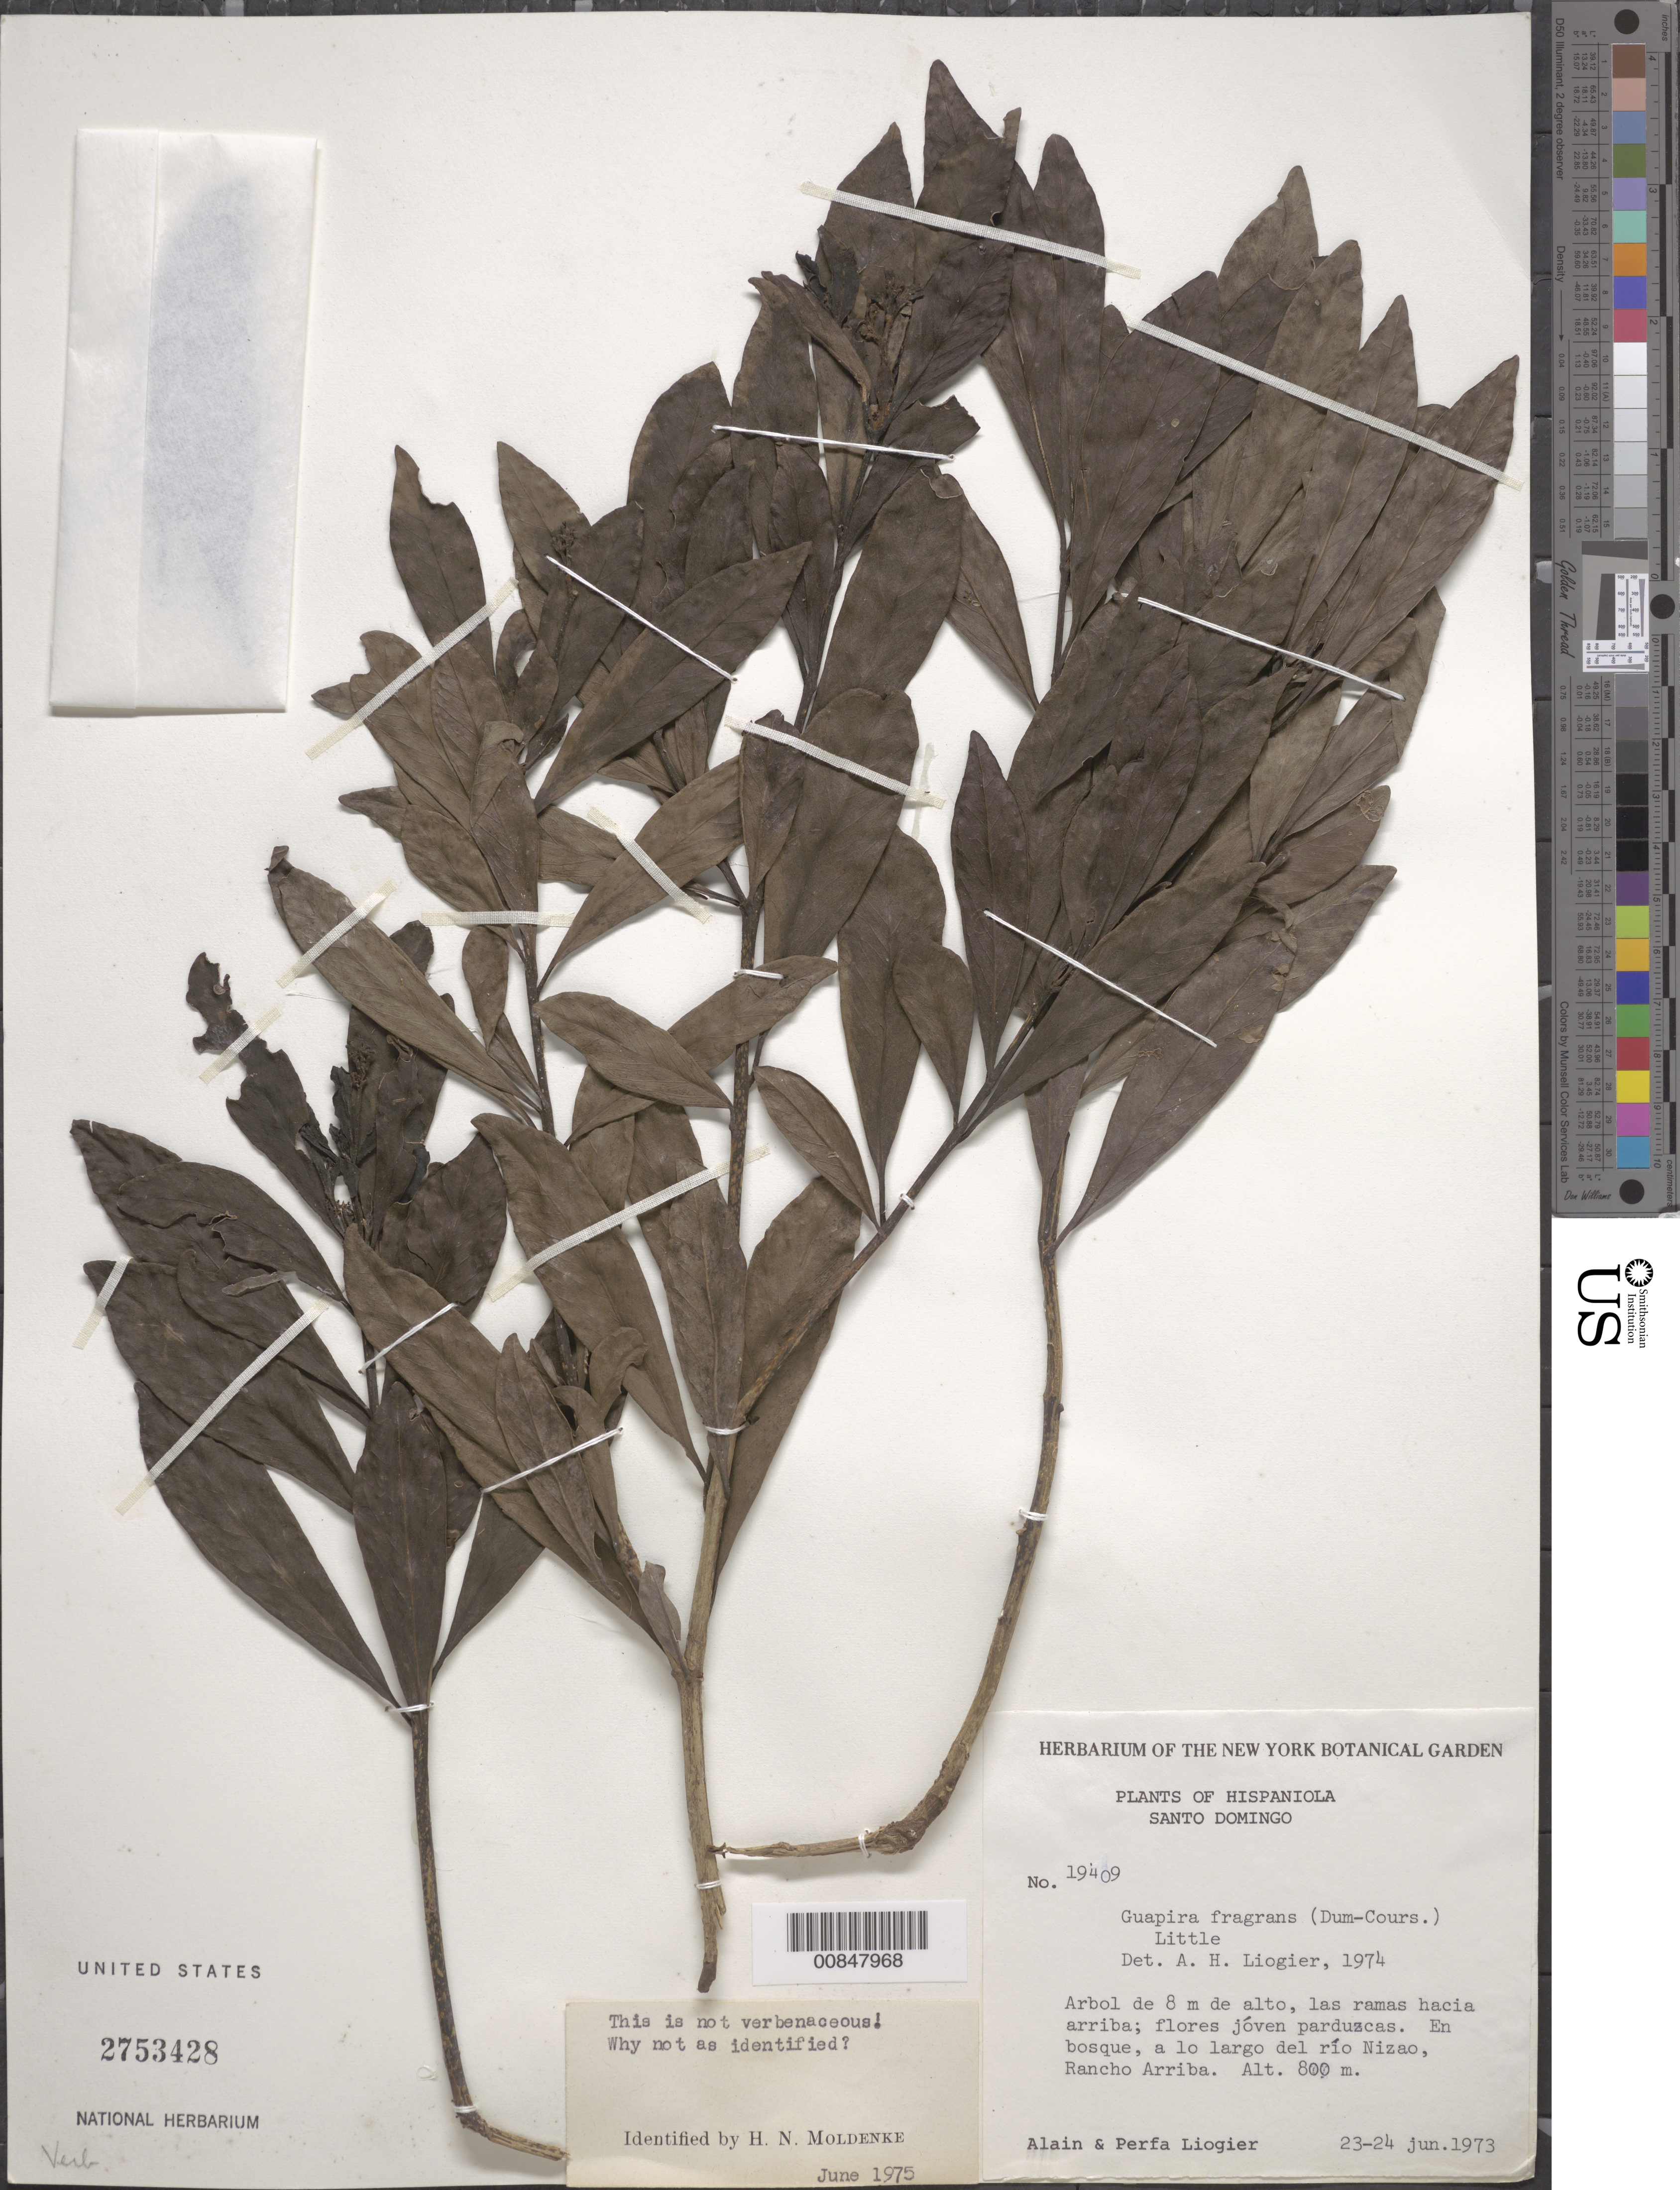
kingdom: Plantae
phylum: Tracheophyta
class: Magnoliopsida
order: Caryophyllales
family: Nyctaginaceae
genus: Guapira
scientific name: Guapira fragrans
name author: (Dum. Cours.) Little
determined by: Liogier, Alain H.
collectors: A. H. Liogier & M. P. Liogier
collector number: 19409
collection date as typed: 23 Jun 1973 to 24 Jun 1973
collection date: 1973-06-23/1973-06-24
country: Dominican Republic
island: Hispaniola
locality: A lo largo del Río Nizao, Rancho Arriba.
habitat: Bosque.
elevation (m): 800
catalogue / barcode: US 2753428